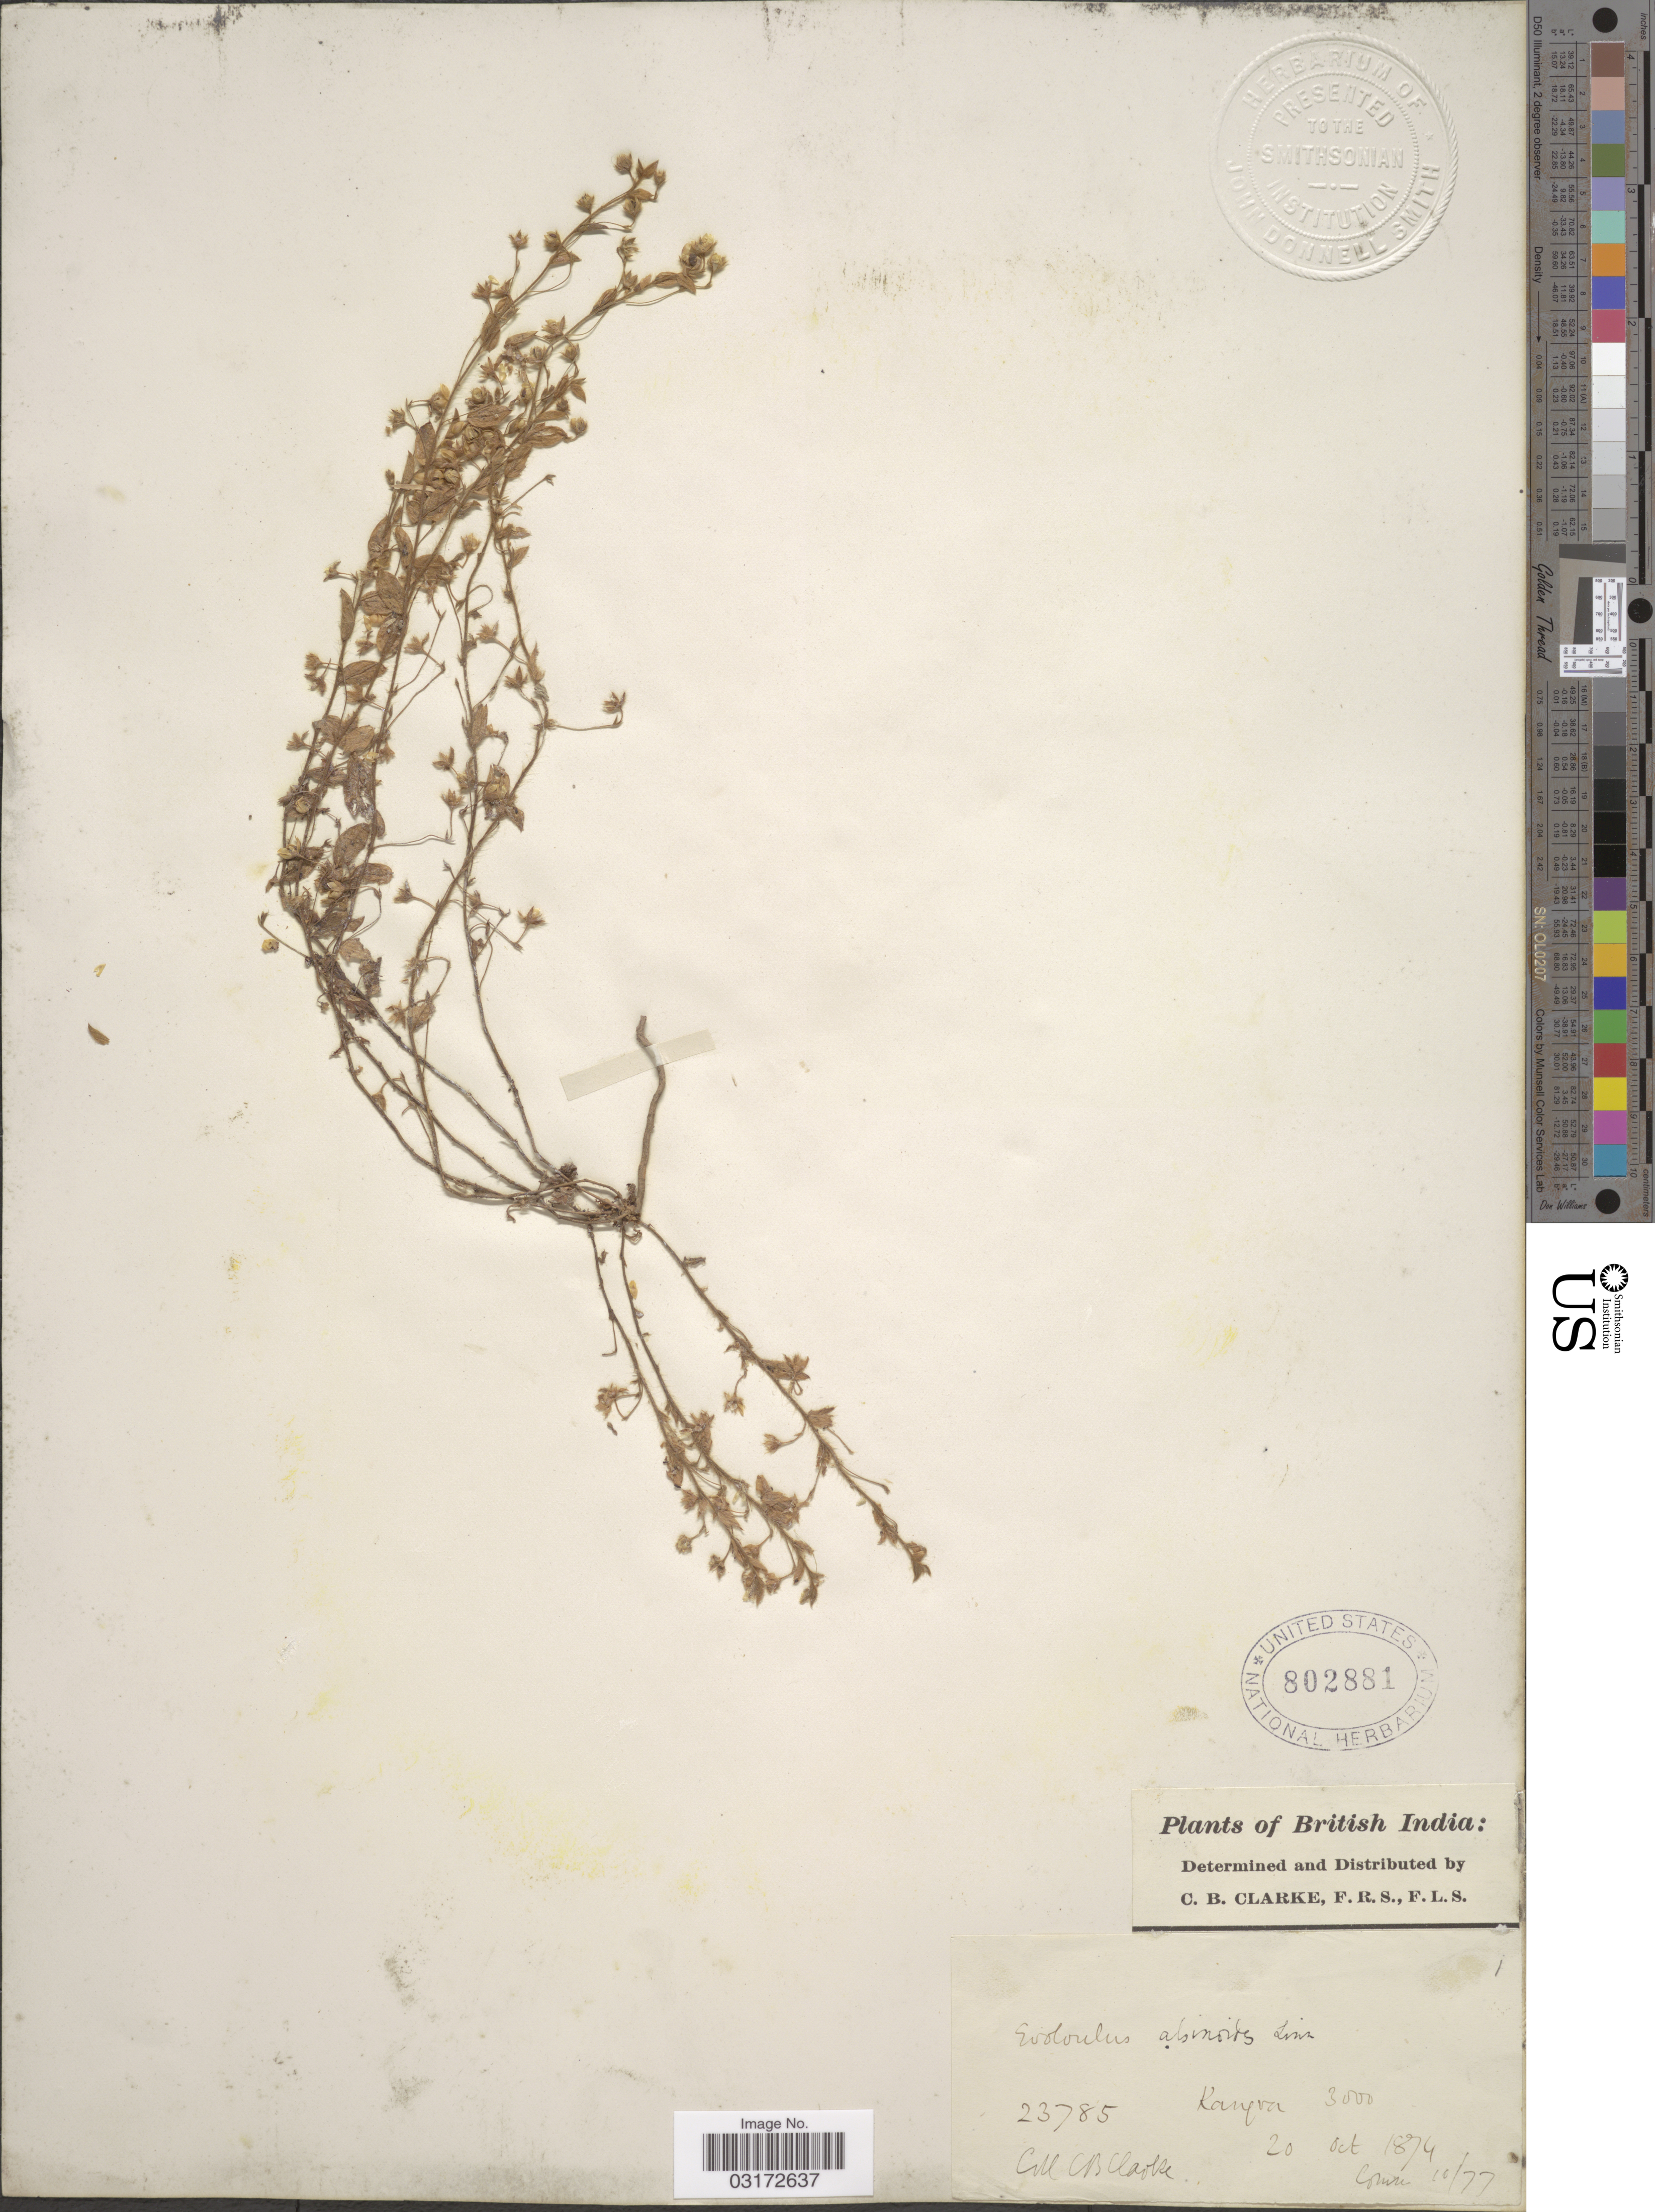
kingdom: Plantae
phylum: Tracheophyta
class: Magnoliopsida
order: Solanales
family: Convolvulaceae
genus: Evolvulus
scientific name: Evolvulus alsinoides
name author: (L.) L.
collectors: C. B. Clarke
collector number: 23785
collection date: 1874-10-20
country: India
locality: British India. Kangra.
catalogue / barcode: US 802881